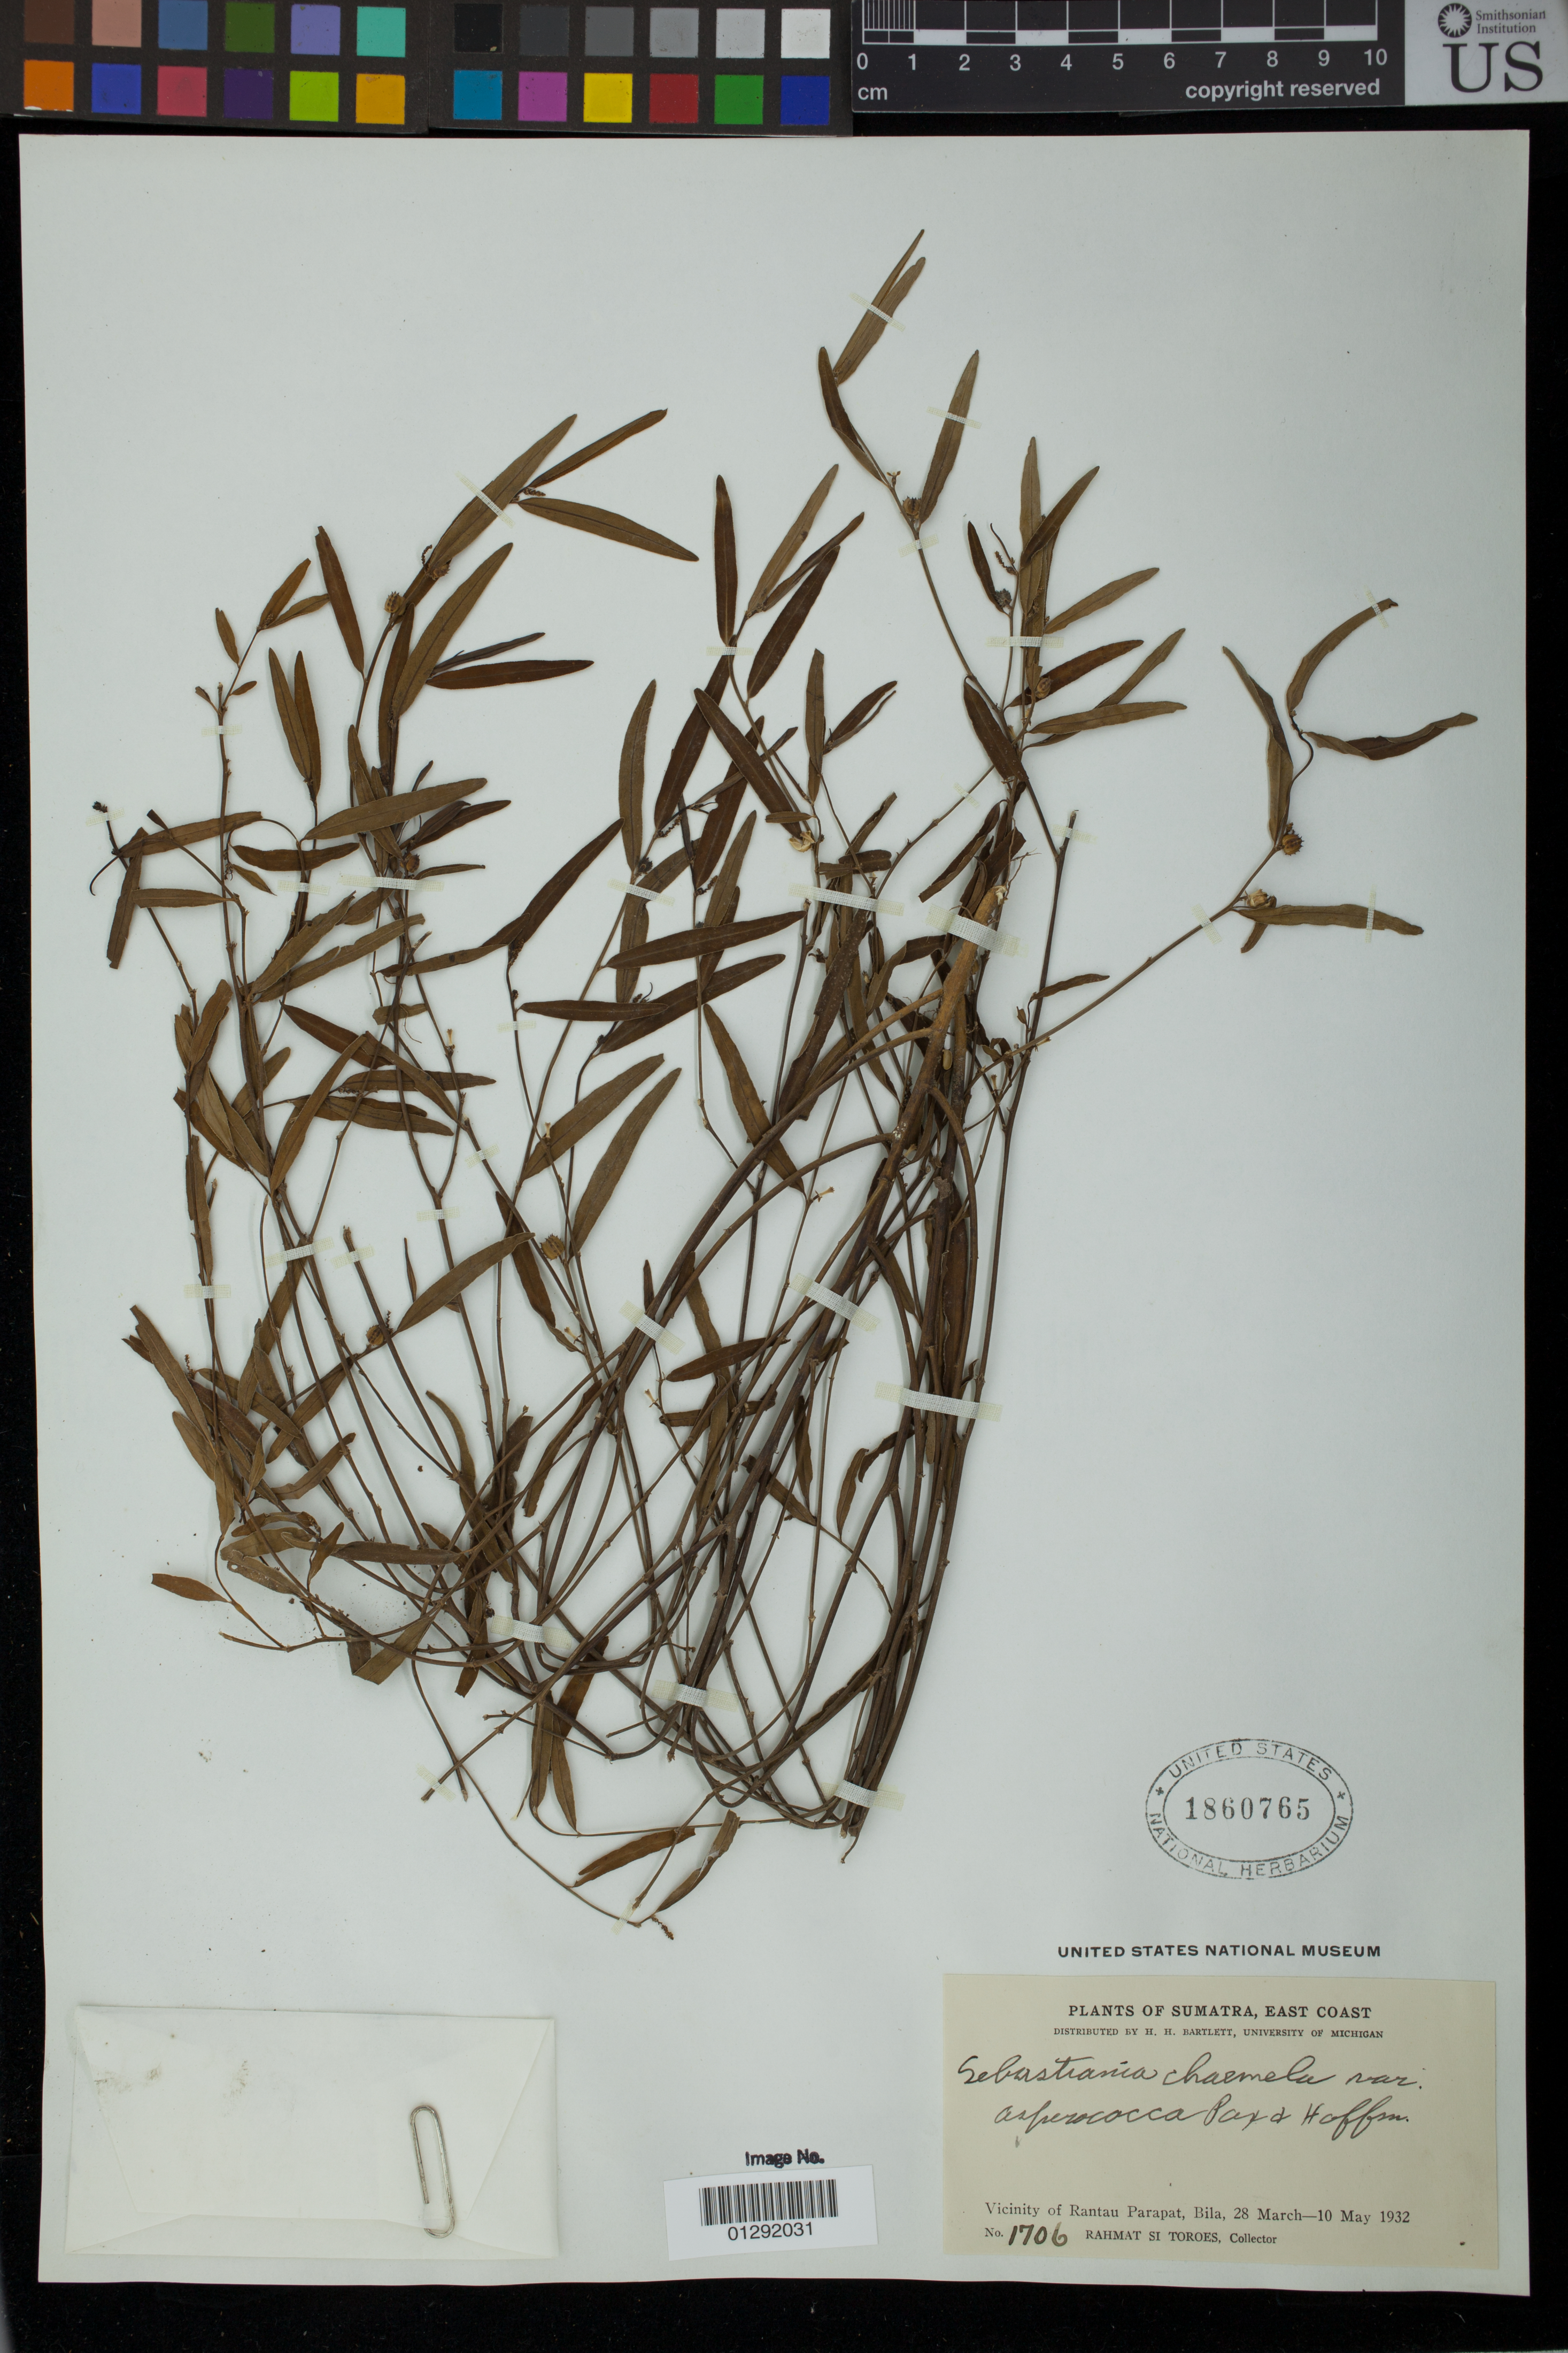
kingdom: Plantae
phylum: Tracheophyta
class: Magnoliopsida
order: Malpighiales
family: Euphorbiaceae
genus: Sebastiania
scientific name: Sebastiania chamaelea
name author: (L.) Müll. Arg.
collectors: Rahmat Si Boeea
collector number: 1706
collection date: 1932-03-28/1932-05-10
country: Indonesia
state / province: Sumatra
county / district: Sumatera Utara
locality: Sumatra, East Coast. Vicinity of Rantau Parapat, Bila.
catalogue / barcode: US 1860765